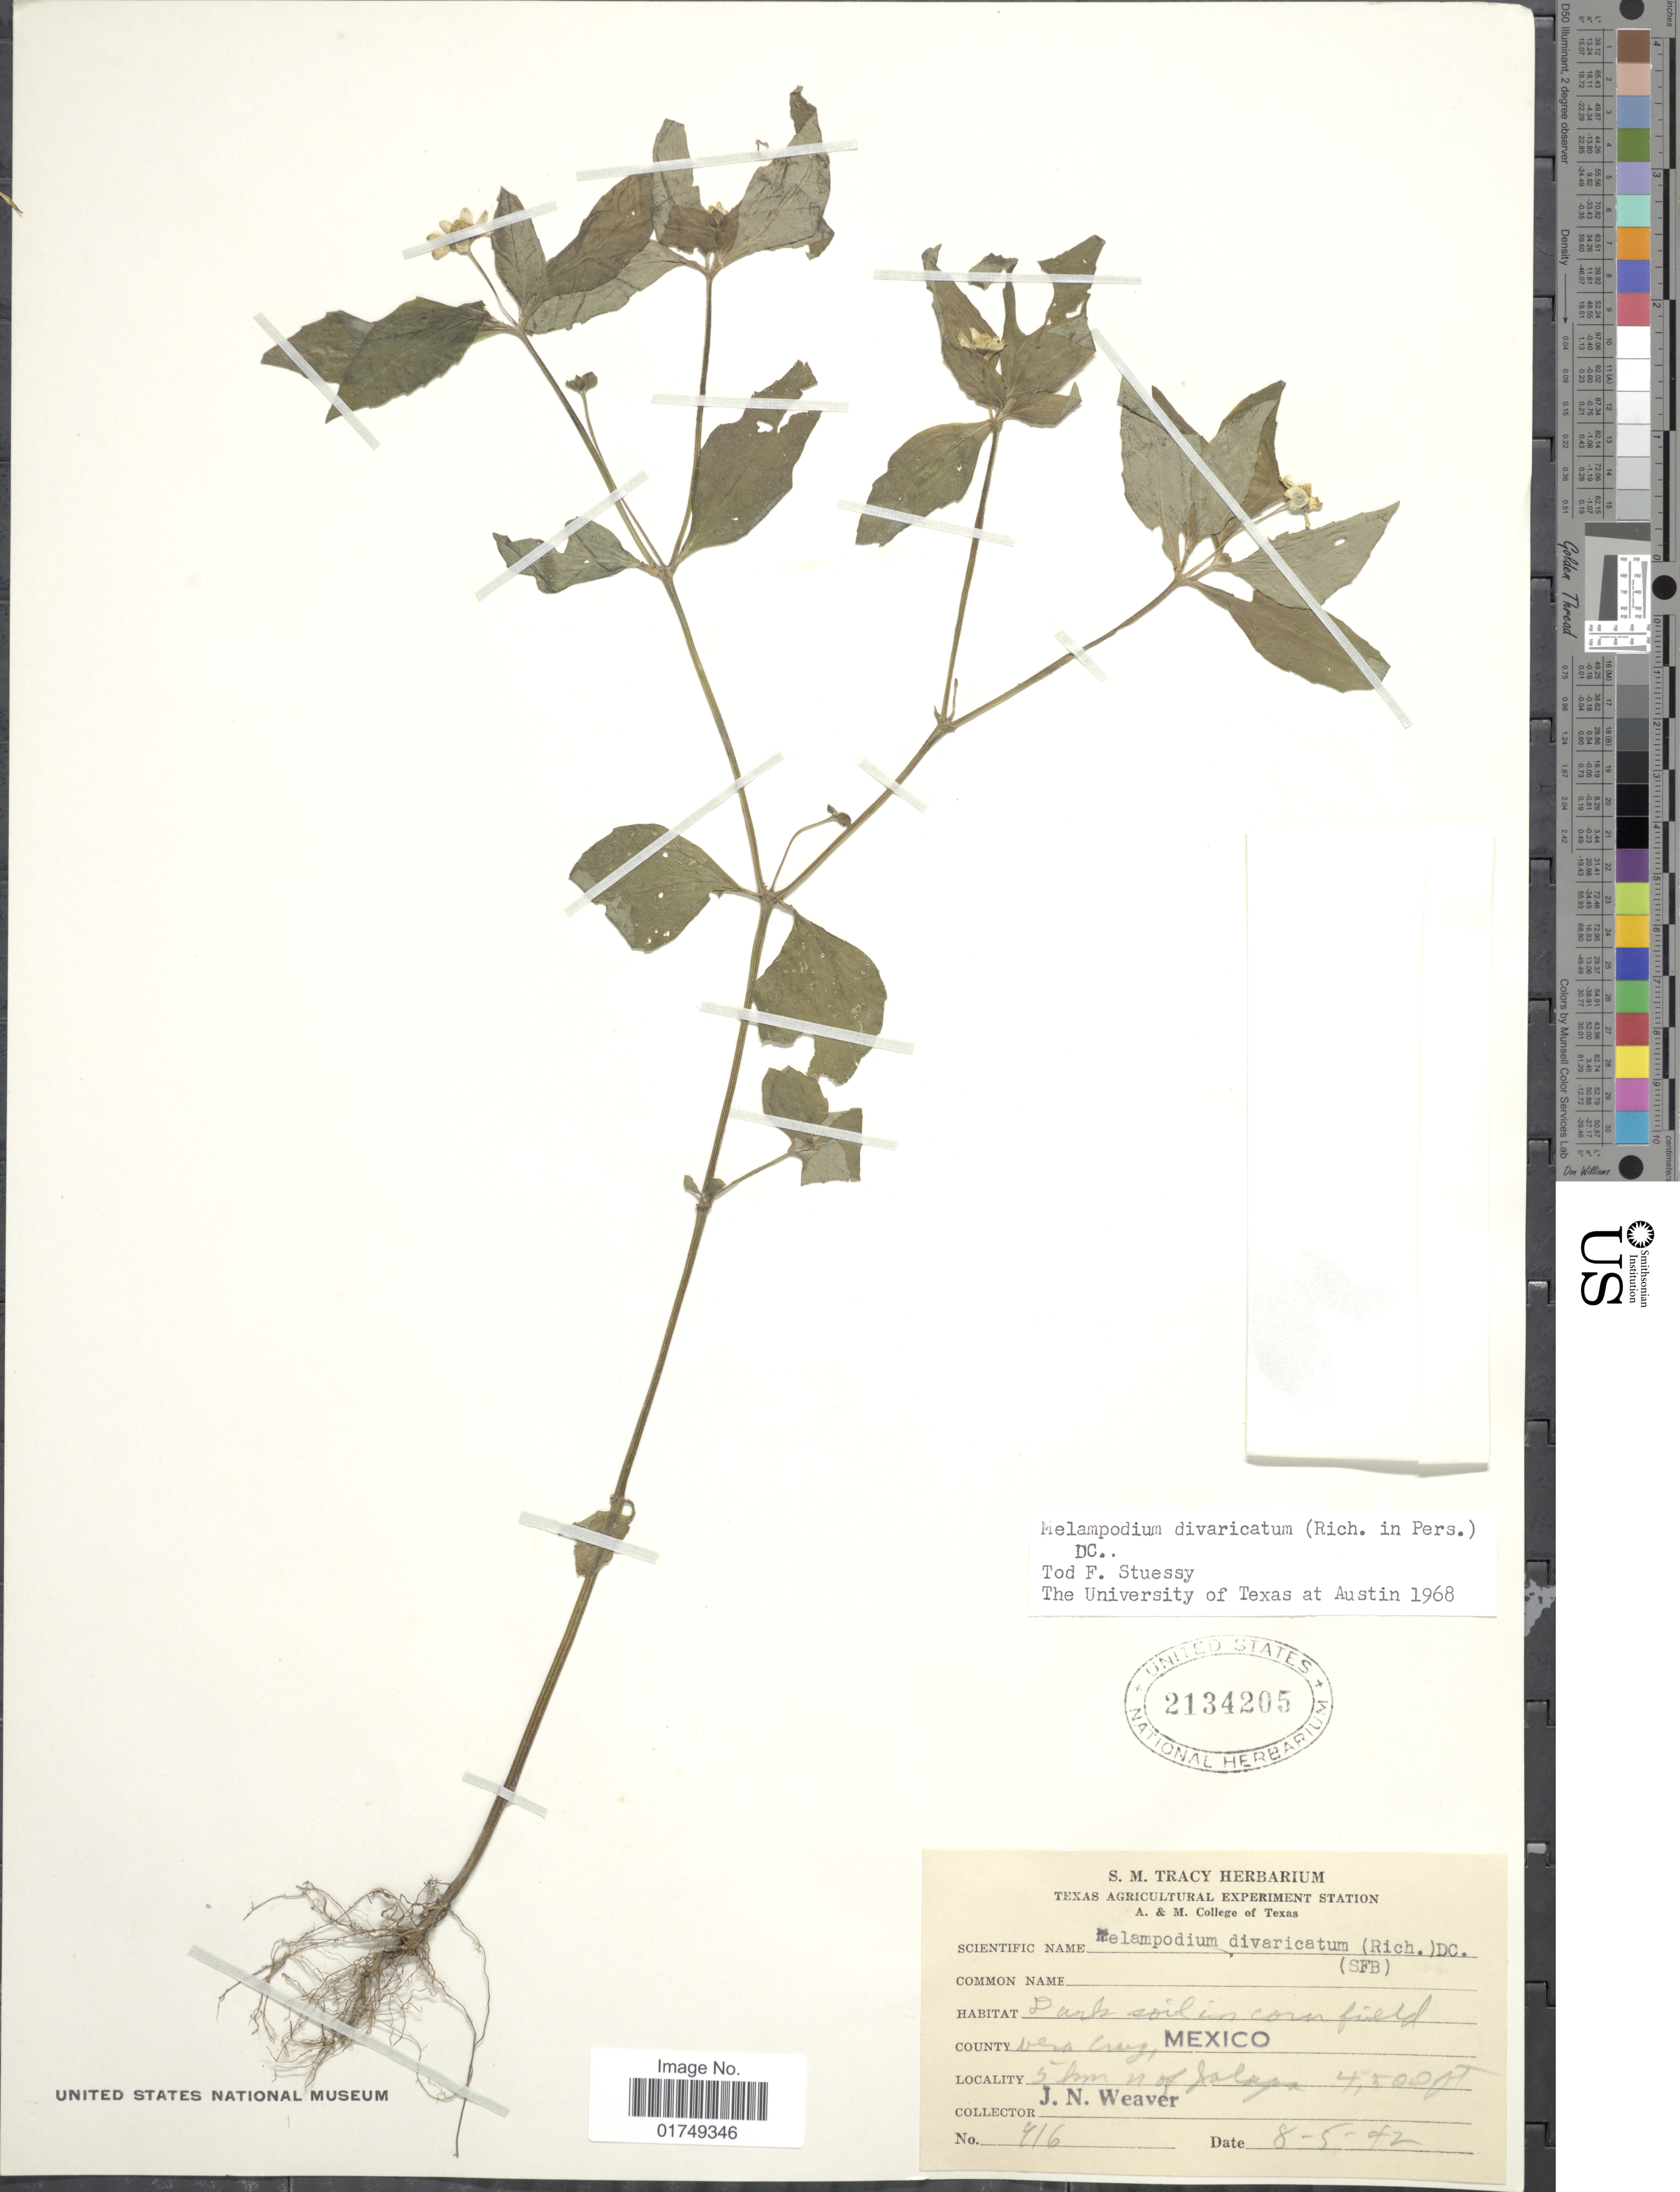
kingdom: Plantae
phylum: Tracheophyta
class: Magnoliopsida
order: Asterales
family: Asteraceae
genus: Melampodium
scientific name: Melampodium divaricatum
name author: (Rich.) DC.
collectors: J. N. Weaver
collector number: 416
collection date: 1942-05-08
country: Mexico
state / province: Veracruz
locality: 5 km N of Jalapa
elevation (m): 1372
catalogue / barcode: US 2134205